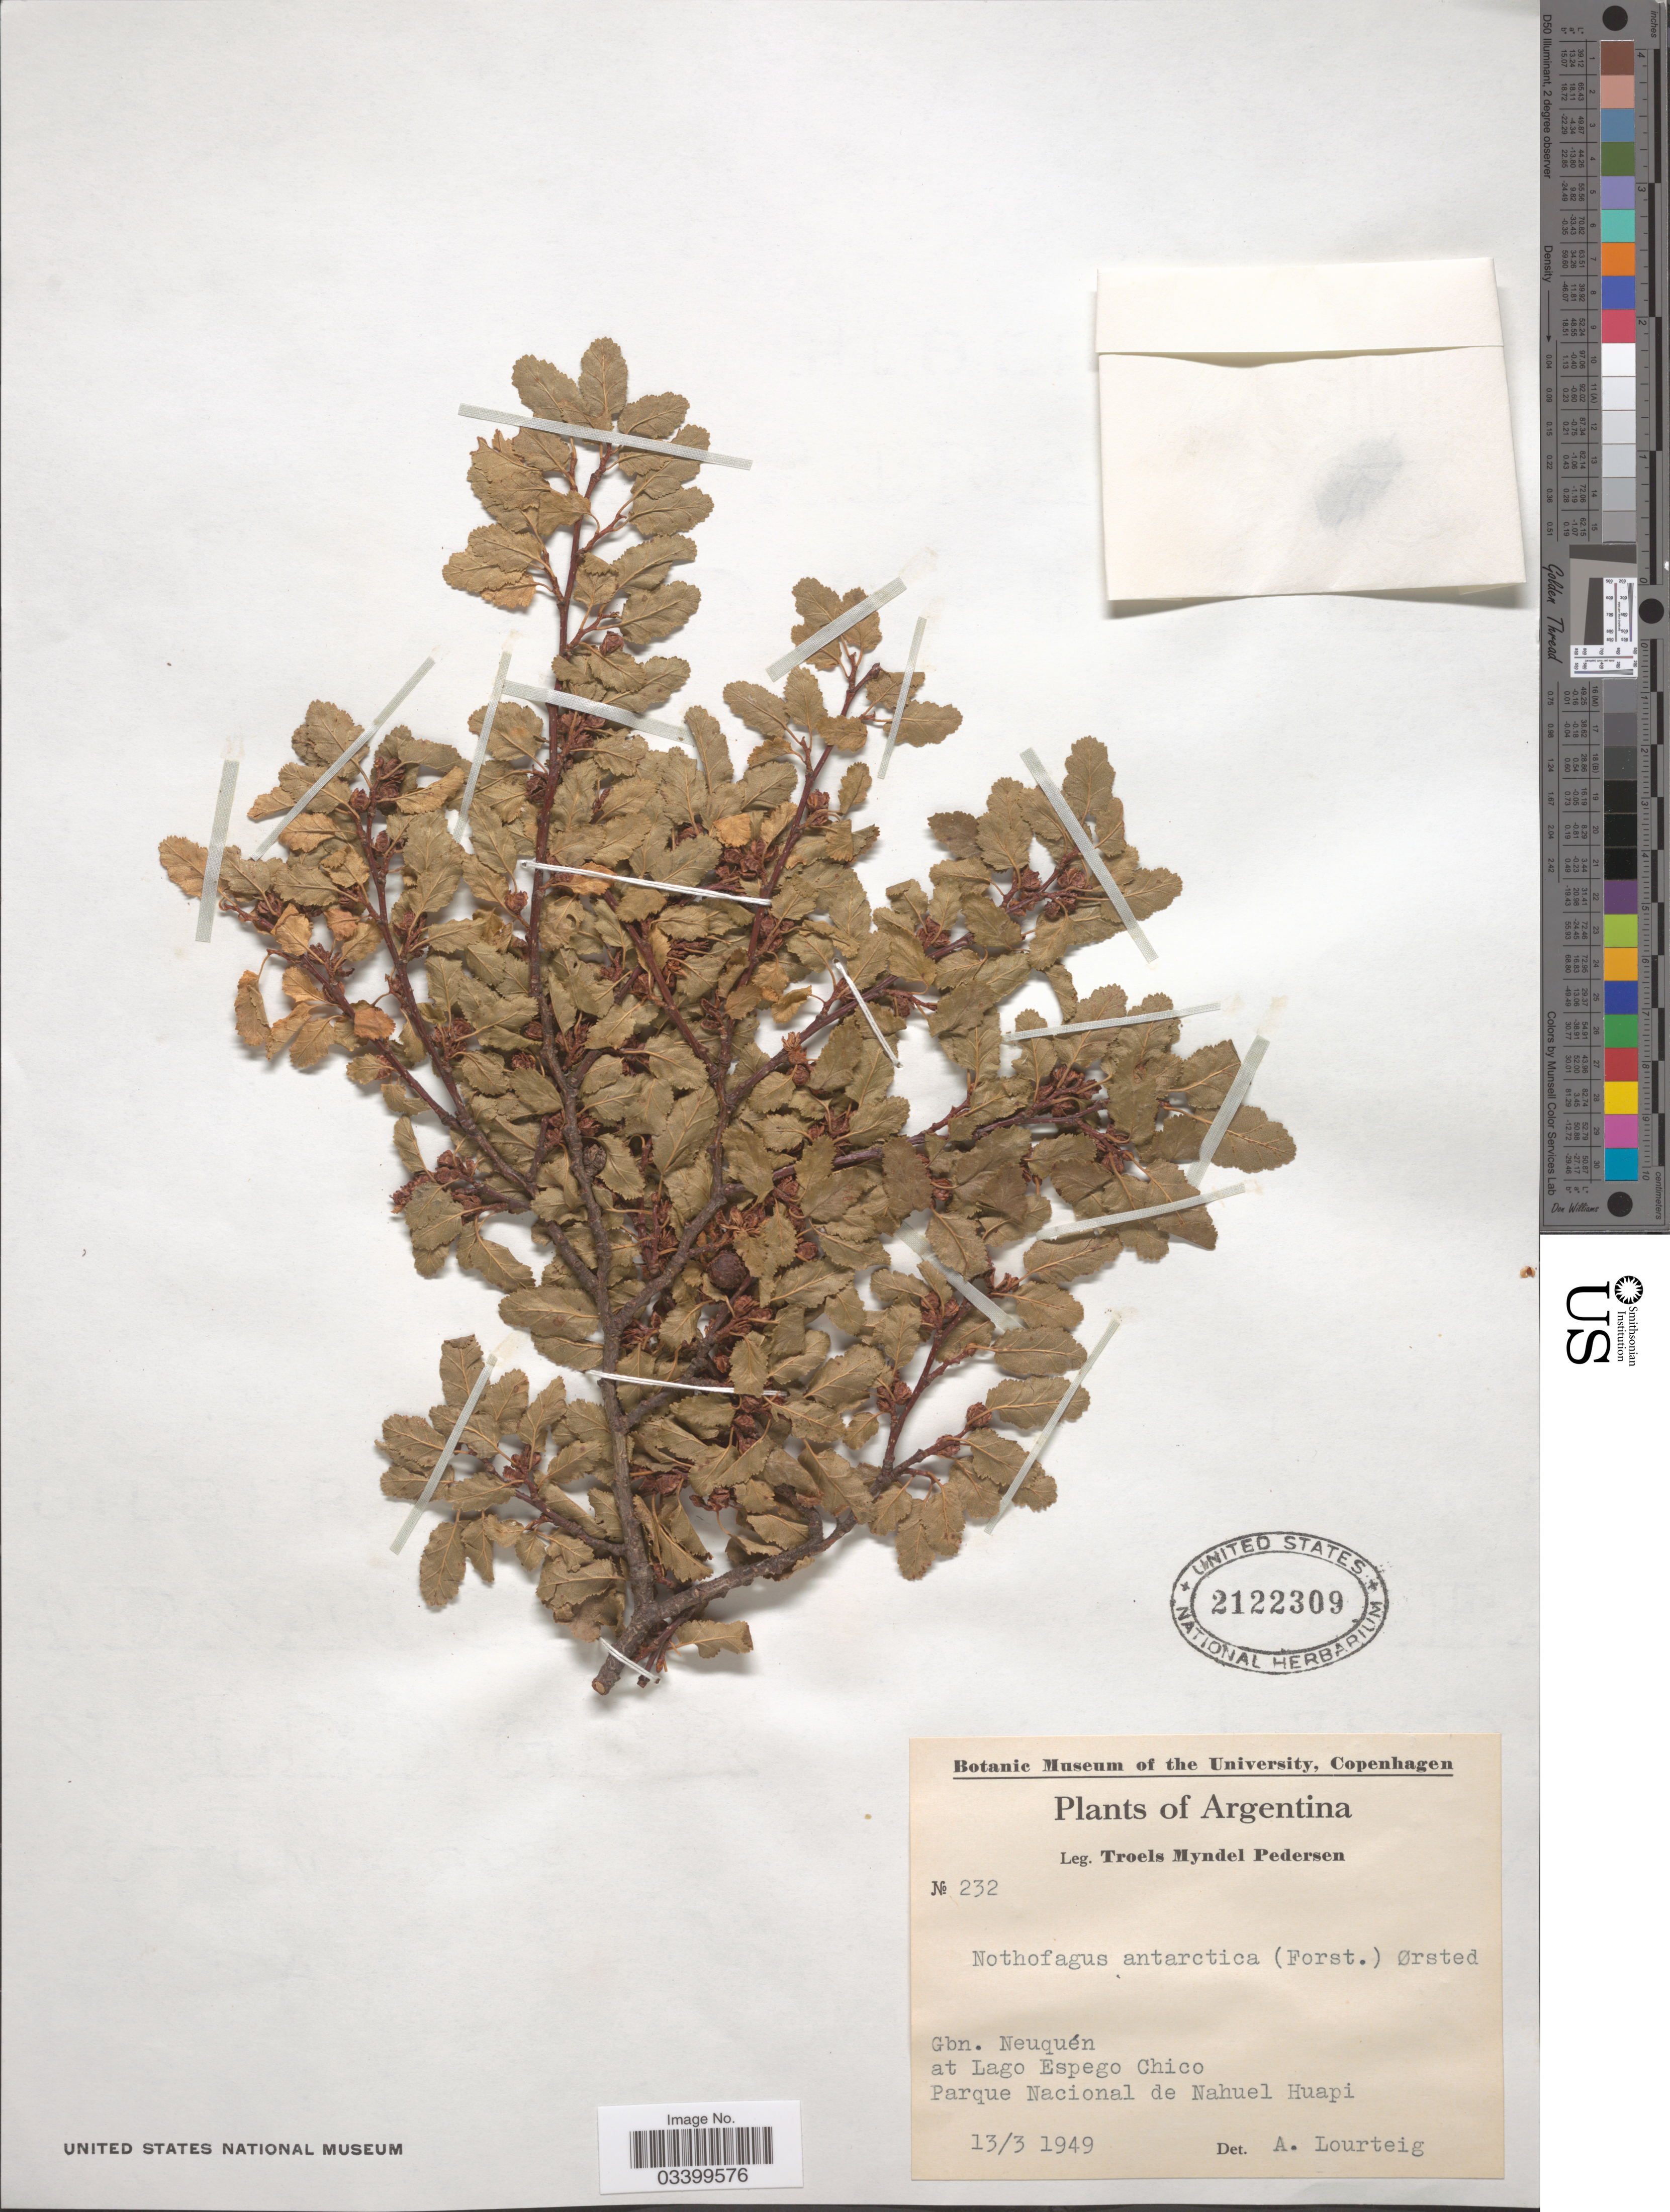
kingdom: Plantae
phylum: Tracheophyta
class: Magnoliopsida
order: Fagales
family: Nothofagaceae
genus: Nothofagus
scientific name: Nothofagus antarctica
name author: (G. Forst.) Oerst.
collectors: T. Pederson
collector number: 232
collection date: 1949-03-13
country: Argentina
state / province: Neuquen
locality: Gbn. Neuquén, at Lago Espego Chico. Parque Nacional de Nahuel Huapi.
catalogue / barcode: US 2122309